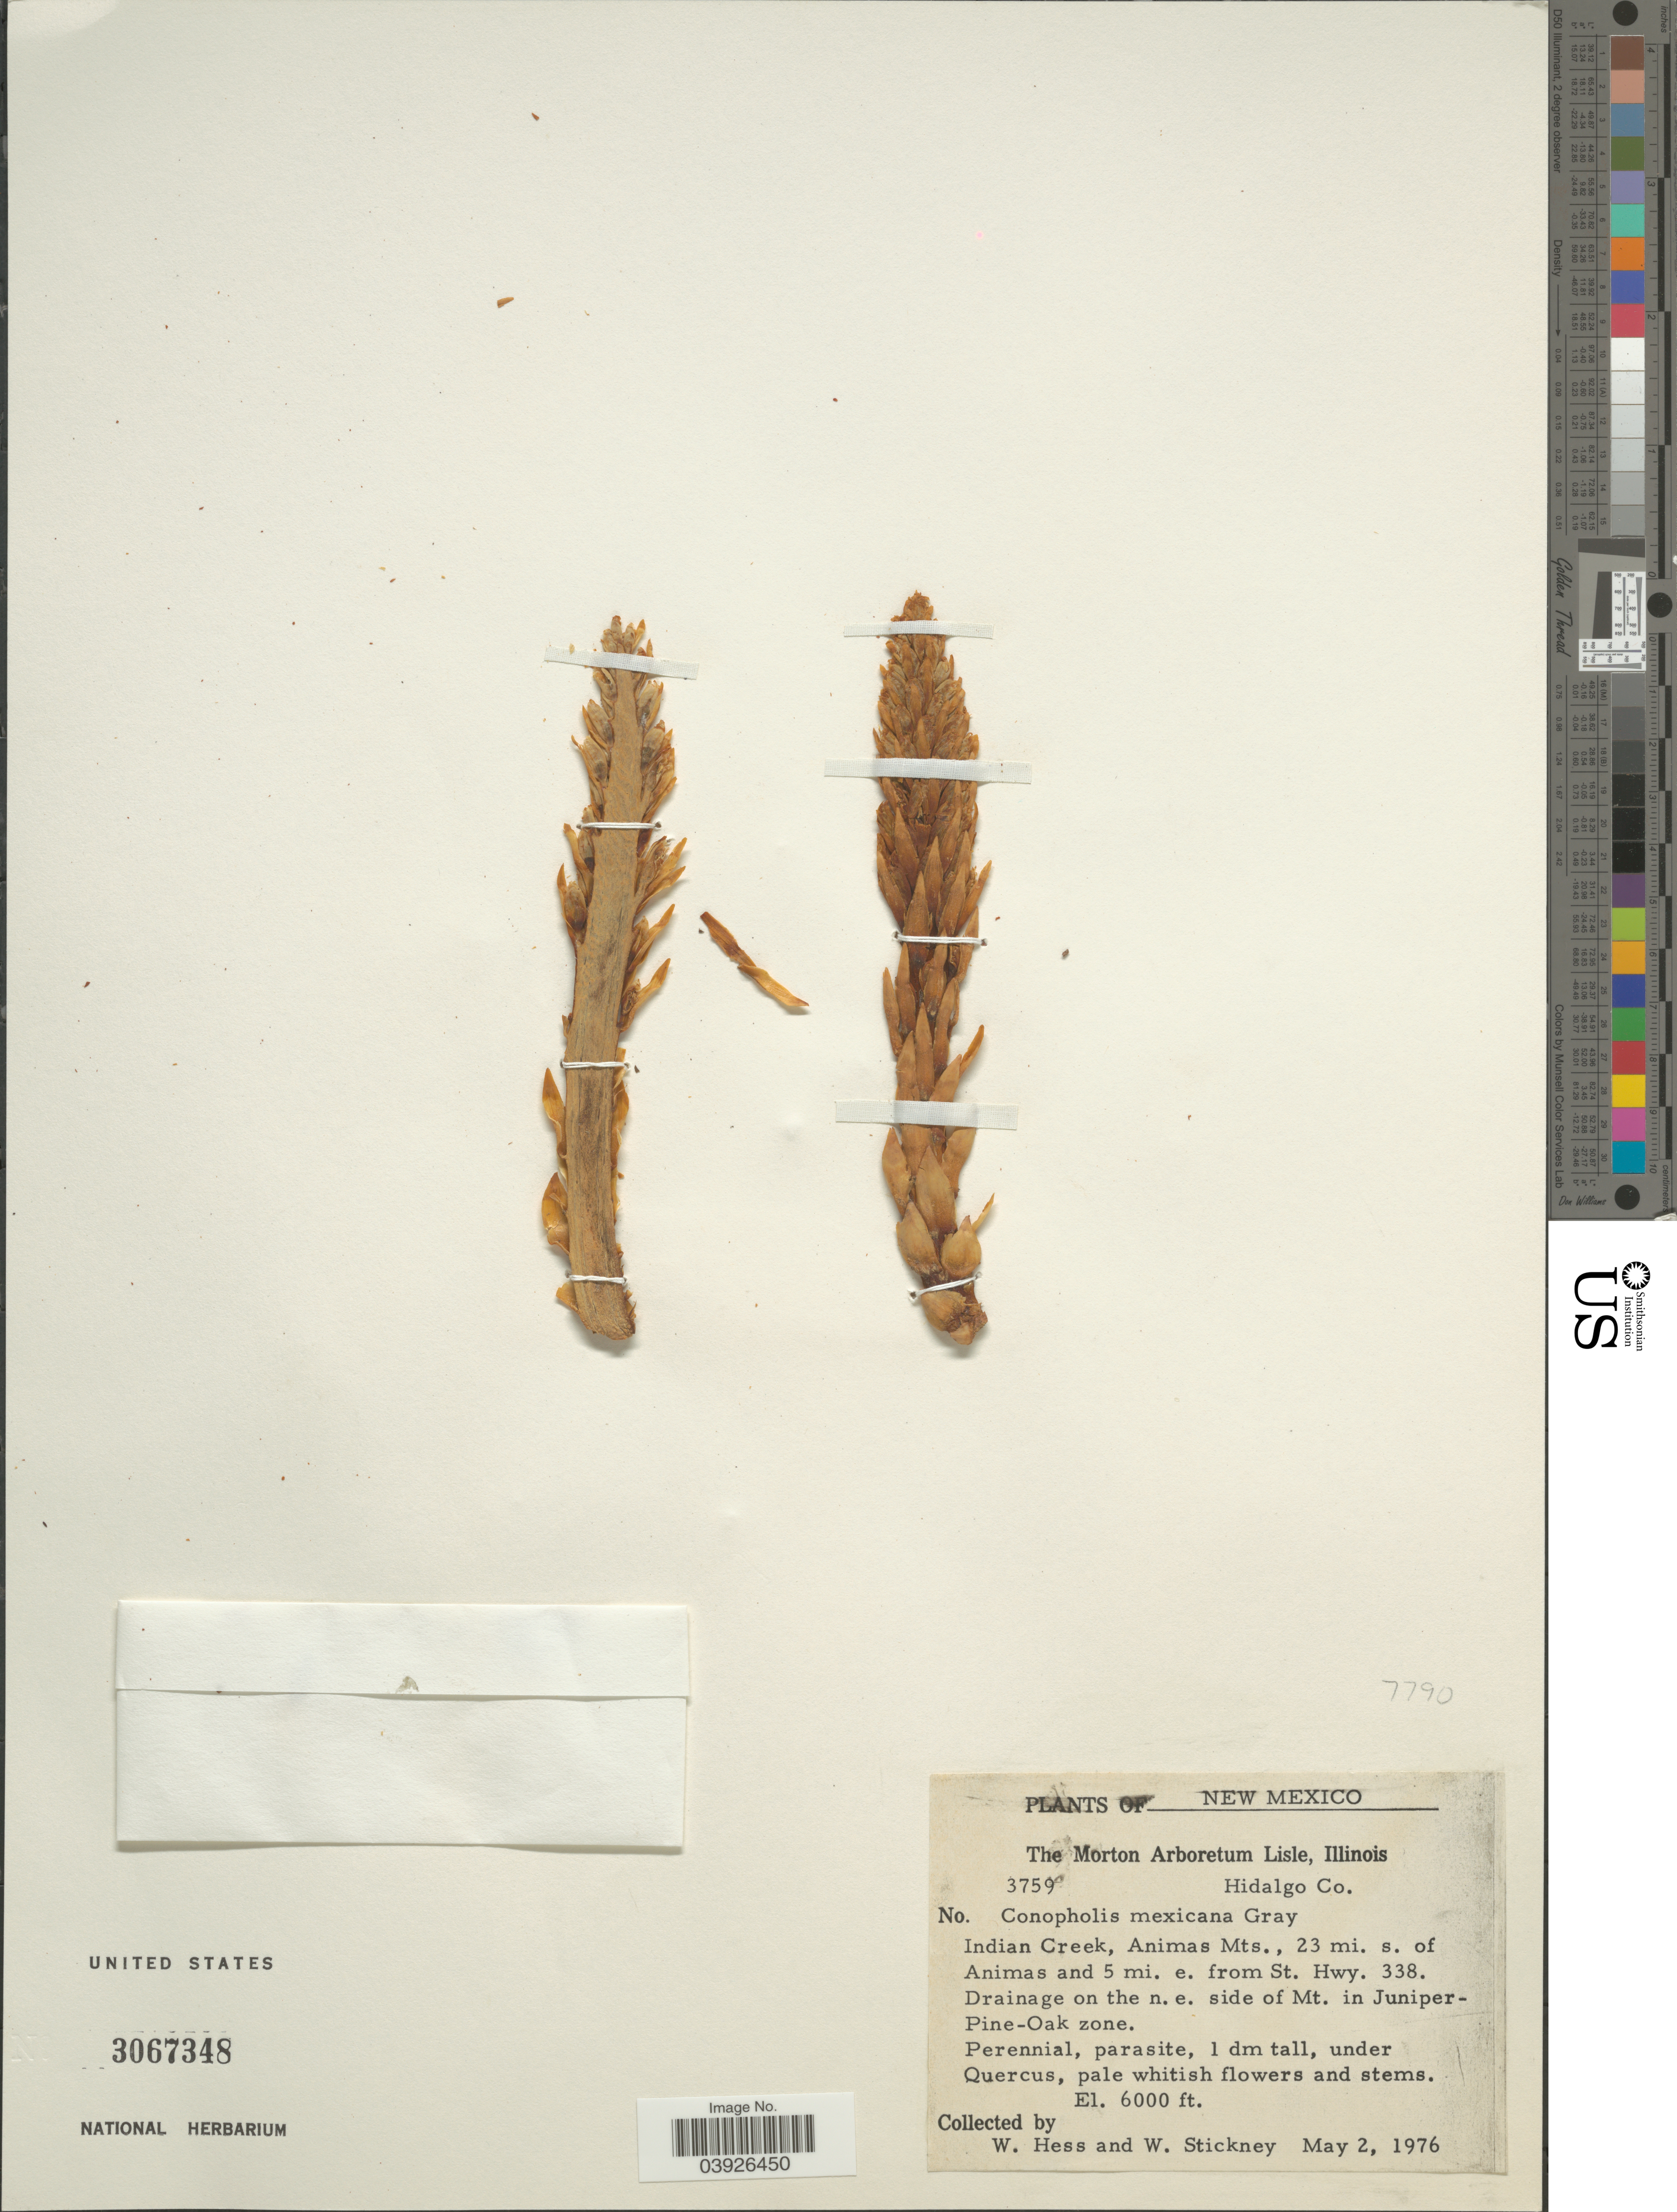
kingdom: Plantae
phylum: Tracheophyta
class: Magnoliopsida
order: Lamiales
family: Orobanchaceae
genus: Conopholis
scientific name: Conopholis mexicana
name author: A. Gray ex S. Watson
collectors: W. Hess & W. Stickney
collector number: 3759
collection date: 1976-05-02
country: United States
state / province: New Mexico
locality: Hidalgo Co. Indian Creek, Animas Mts., 23 mi. s. of Animas and 5 mi. e. from St. Hwy. 338. Drainage on the n. e. side of Mt. in Juniper-Pine-Oak zone.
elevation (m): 1829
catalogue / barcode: US 3067348